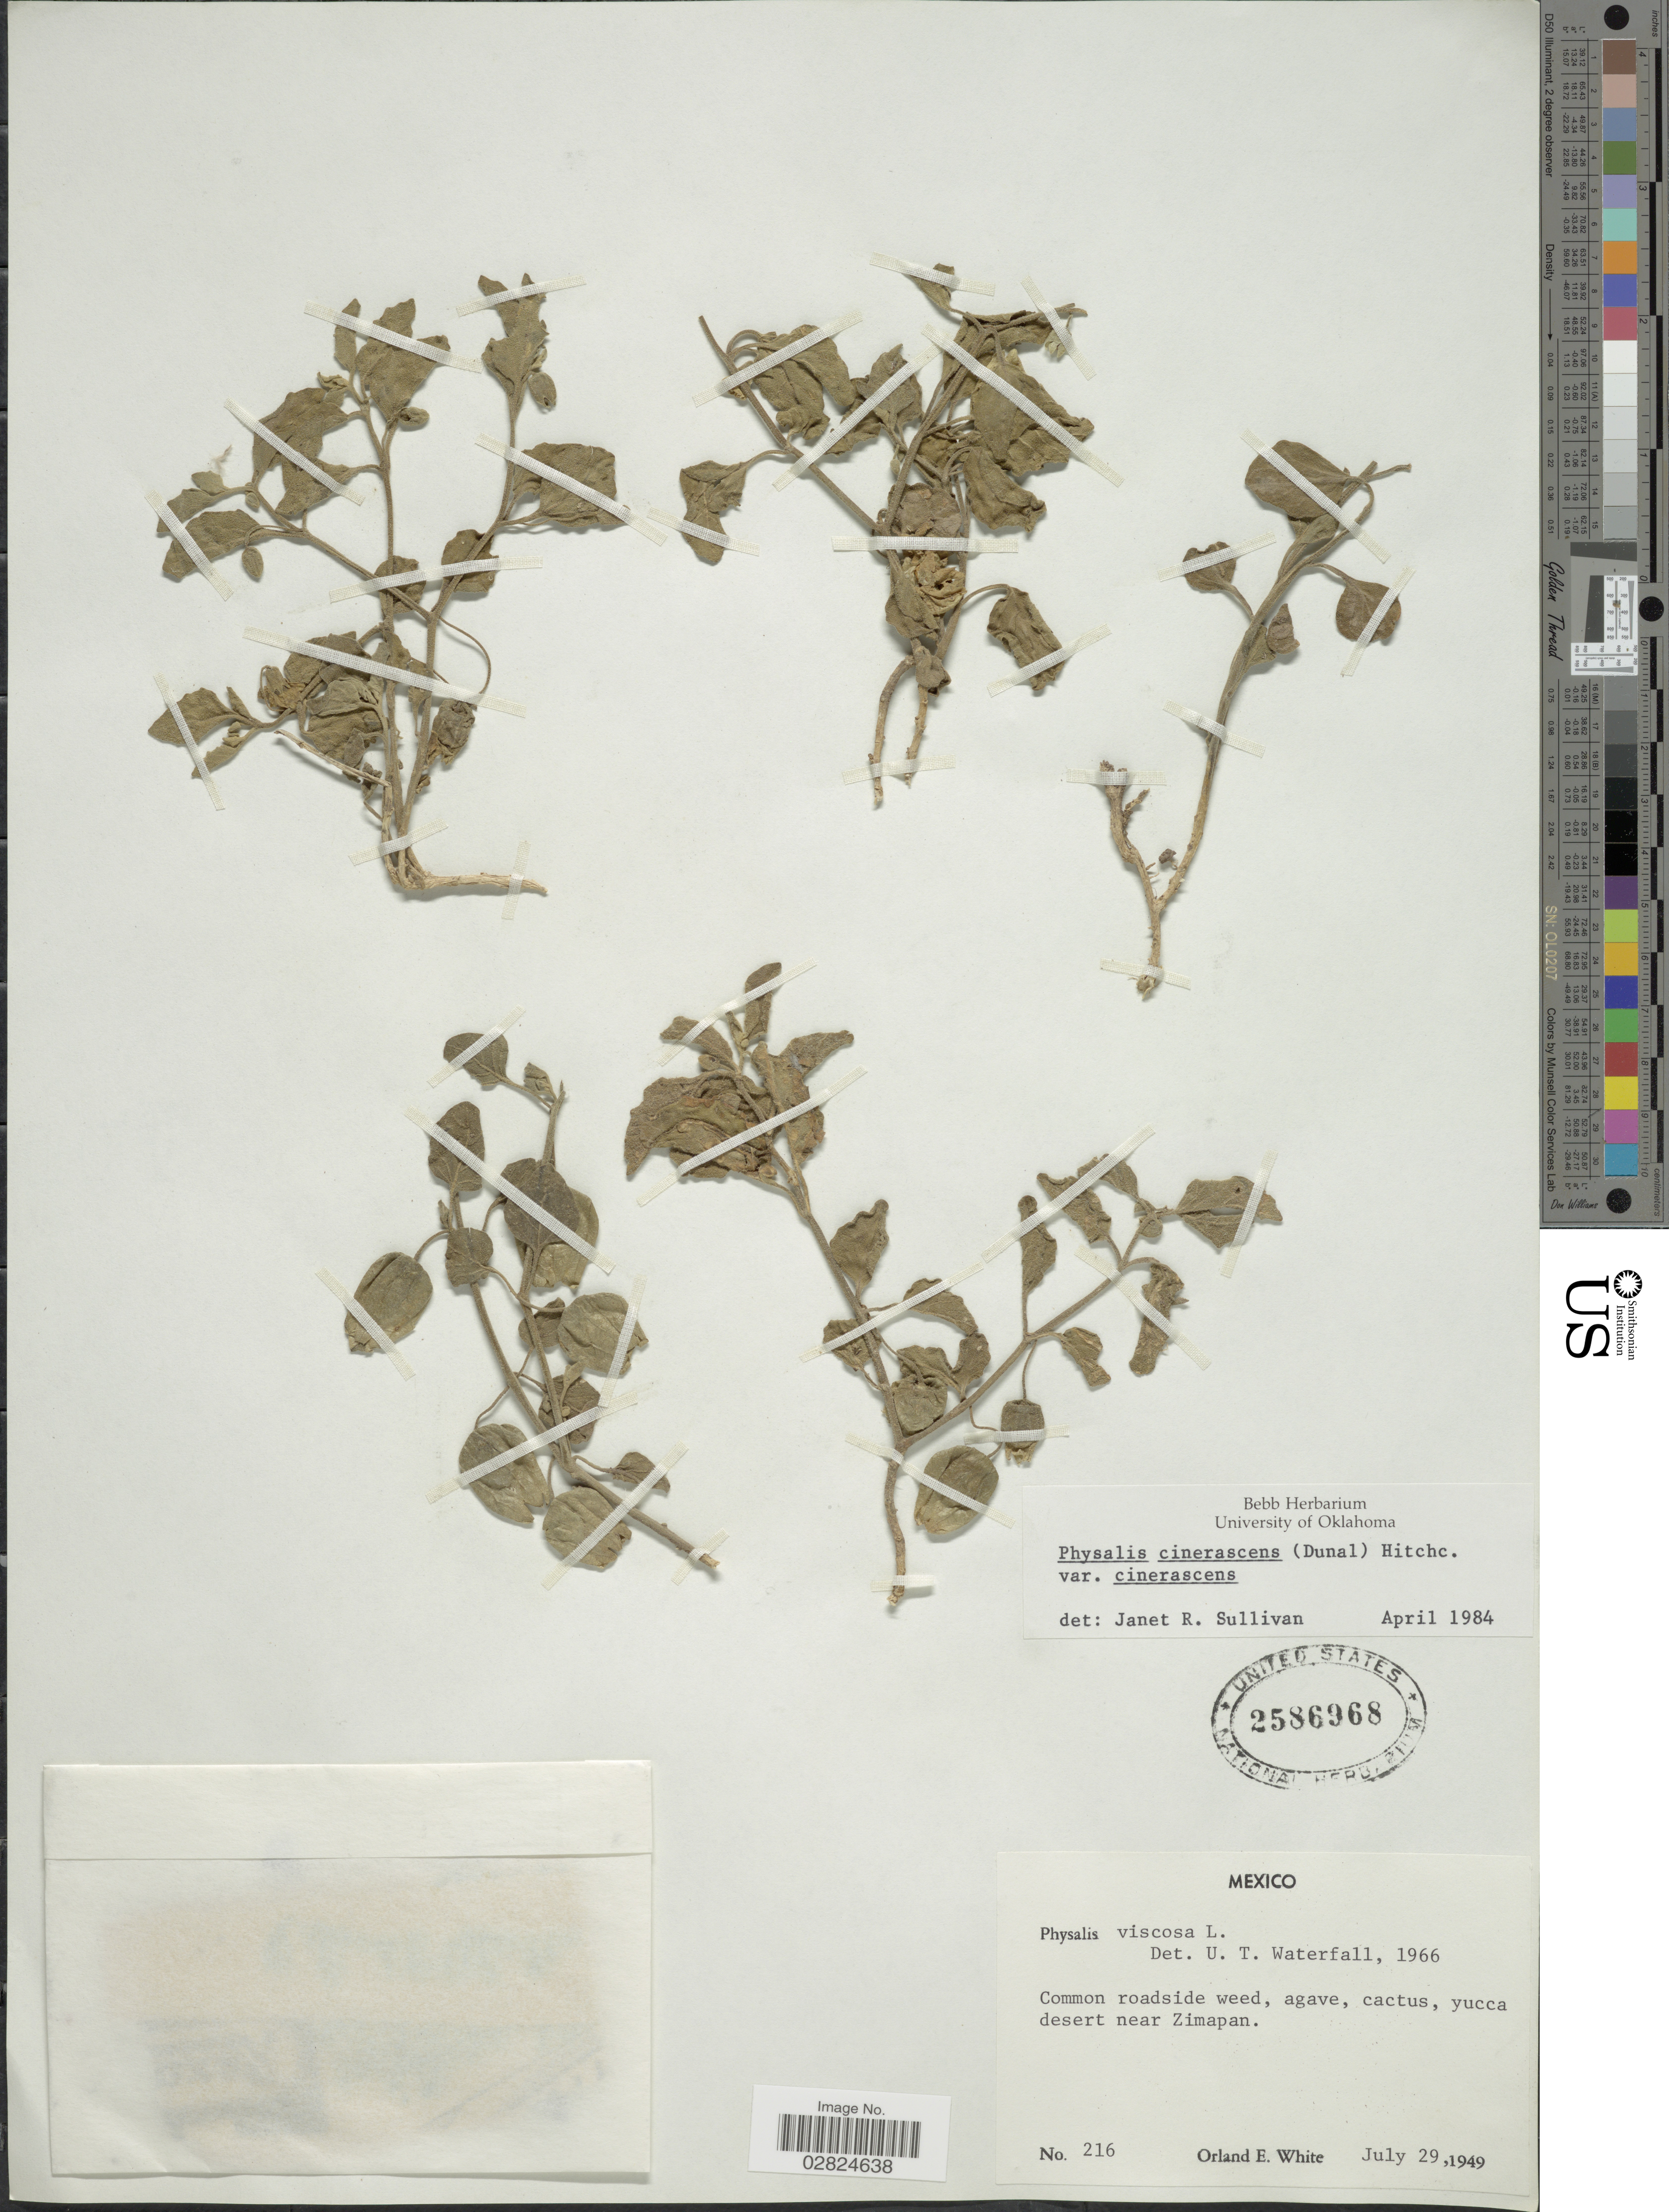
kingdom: Plantae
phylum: Tracheophyta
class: Magnoliopsida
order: Solanales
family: Solanaceae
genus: Physalis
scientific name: Physalis cinerascens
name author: (Dunal) Hitchc.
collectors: O. E. White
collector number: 216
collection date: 1949-07-29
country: Mexico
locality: Yucca desert near Zimapan.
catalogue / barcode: US 2586968